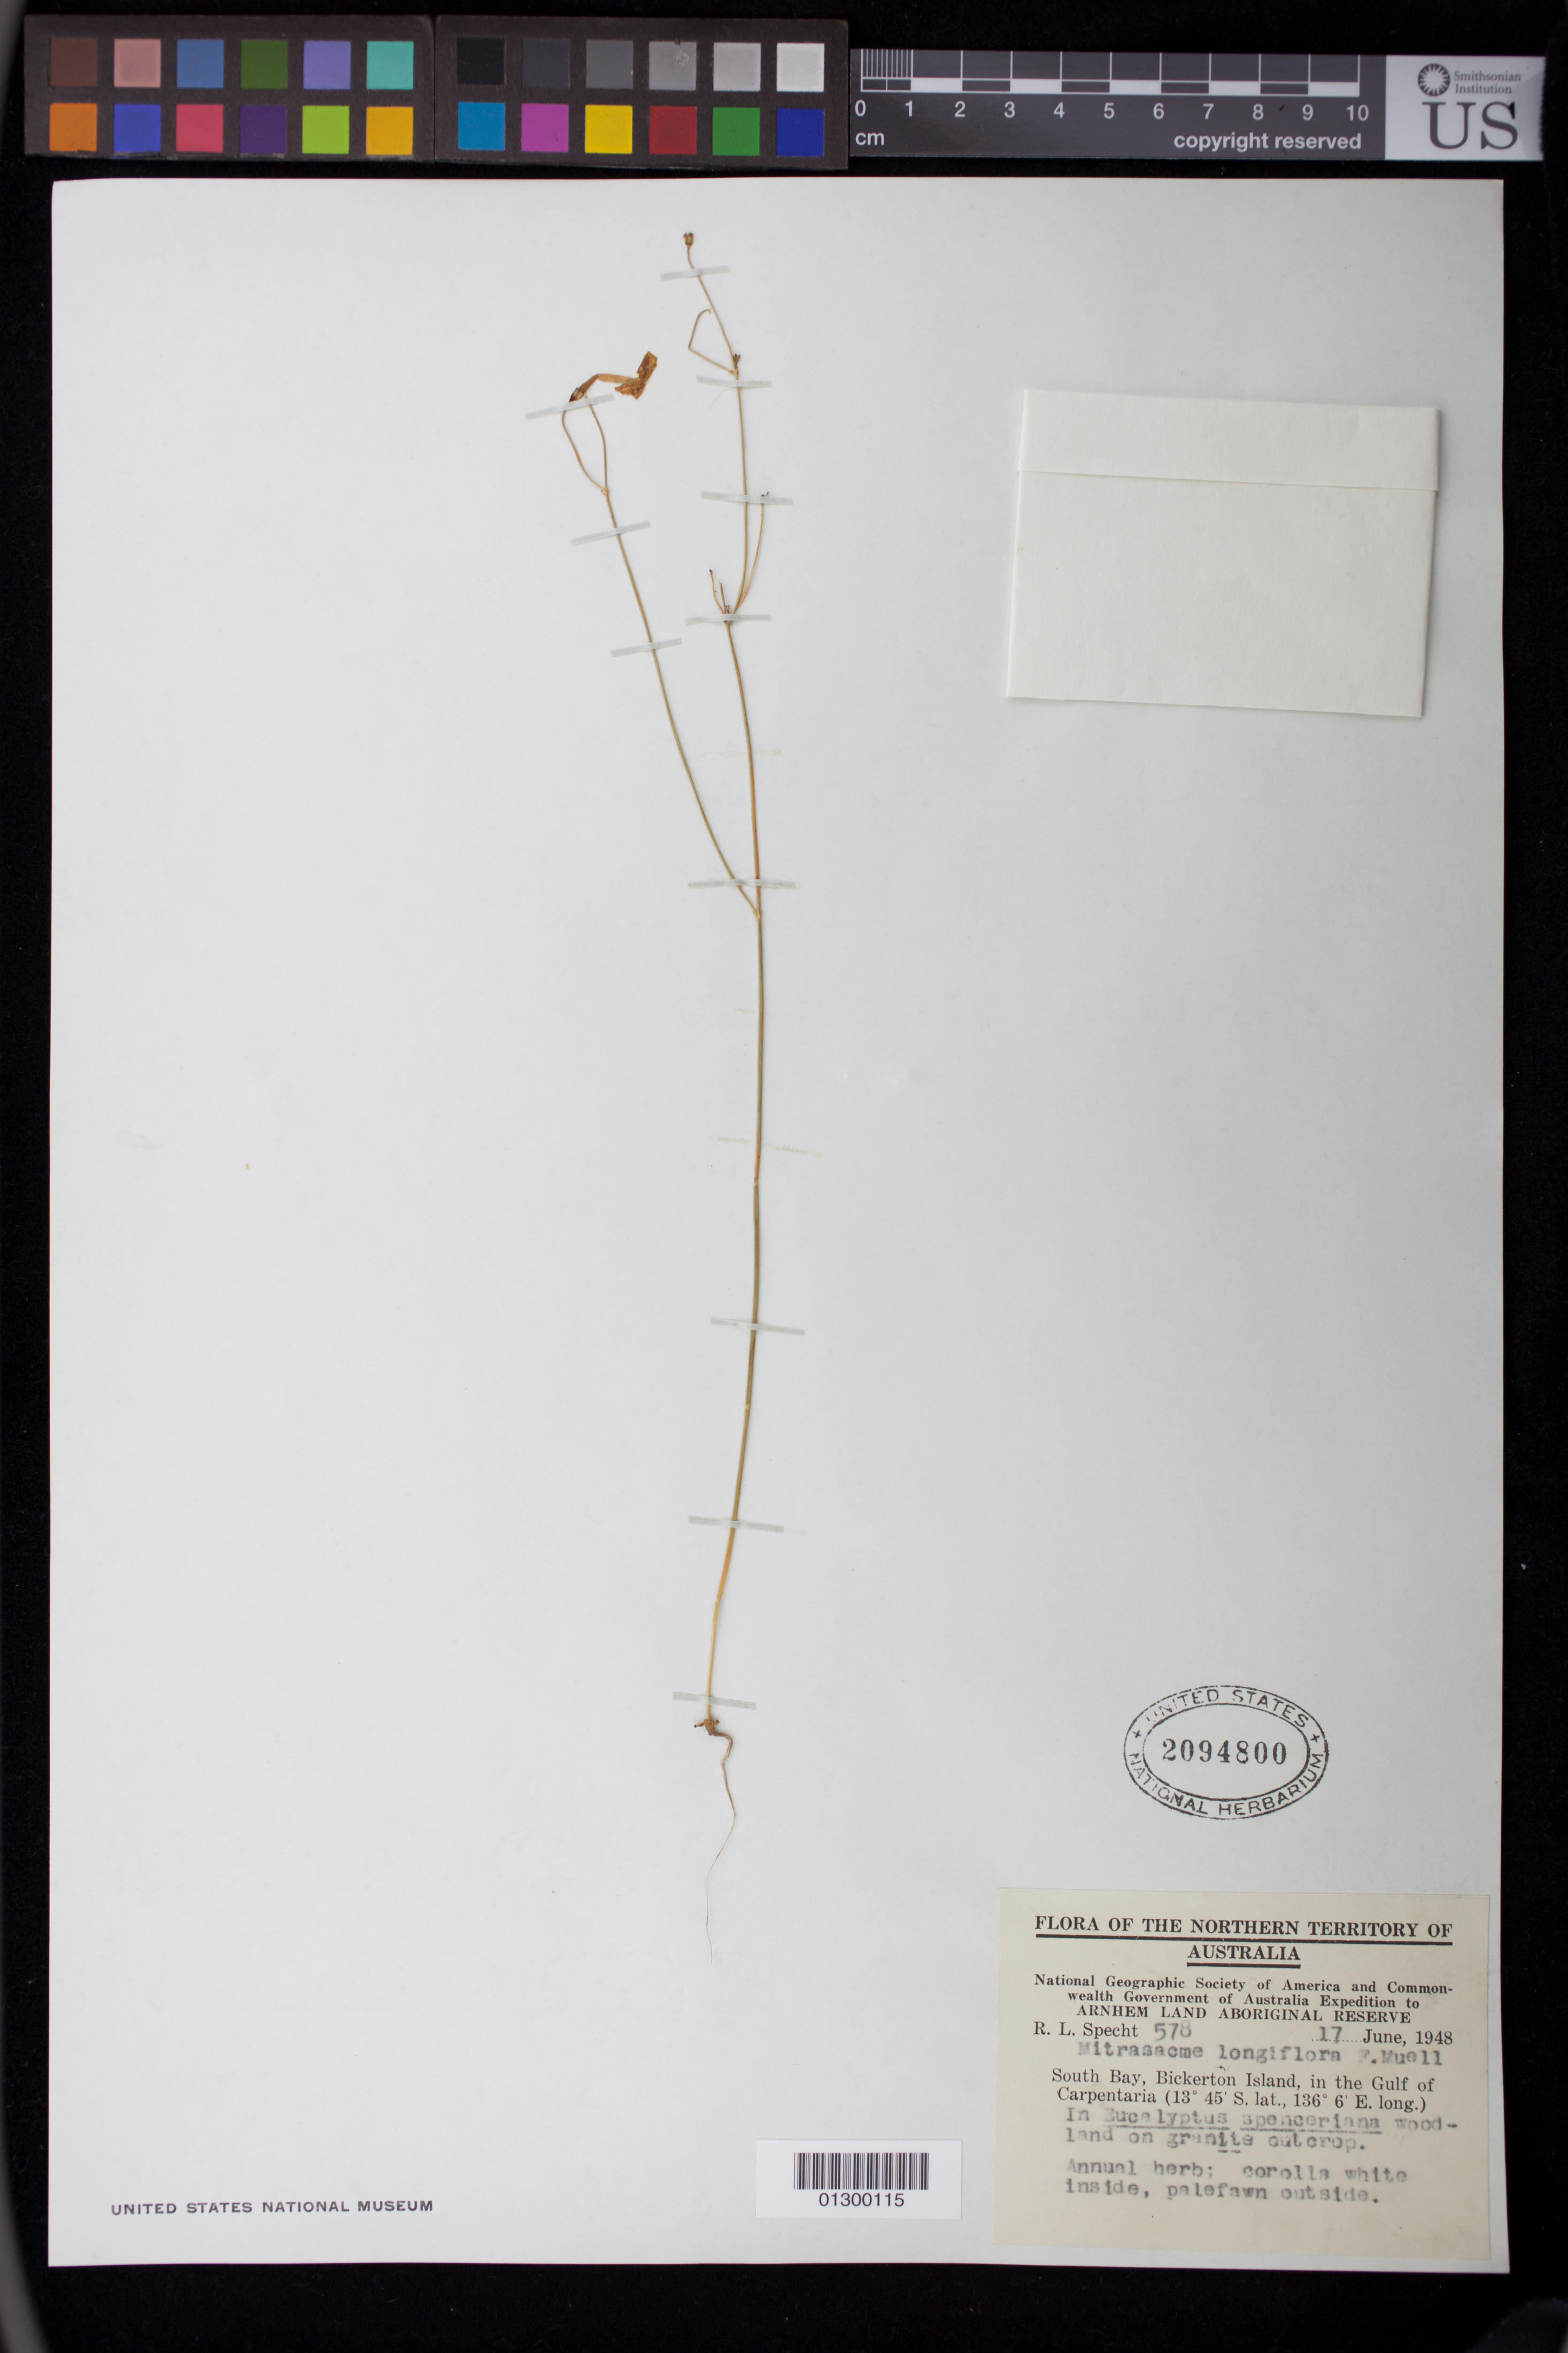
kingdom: Plantae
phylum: Tracheophyta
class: Magnoliopsida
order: Gentianales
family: Loganiaceae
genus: Mitrasacme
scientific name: Mitrasacme longiflora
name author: F. Muell. ex Benth.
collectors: R. L. Specht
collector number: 578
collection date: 1948-06-17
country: Australia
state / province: Northern Territory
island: Bickerton Island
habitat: In Eucalyptus spenceriana woodland on granite outercrop.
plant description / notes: Annual herb; corolla white inside, palefawn outside.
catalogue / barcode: US 2094800